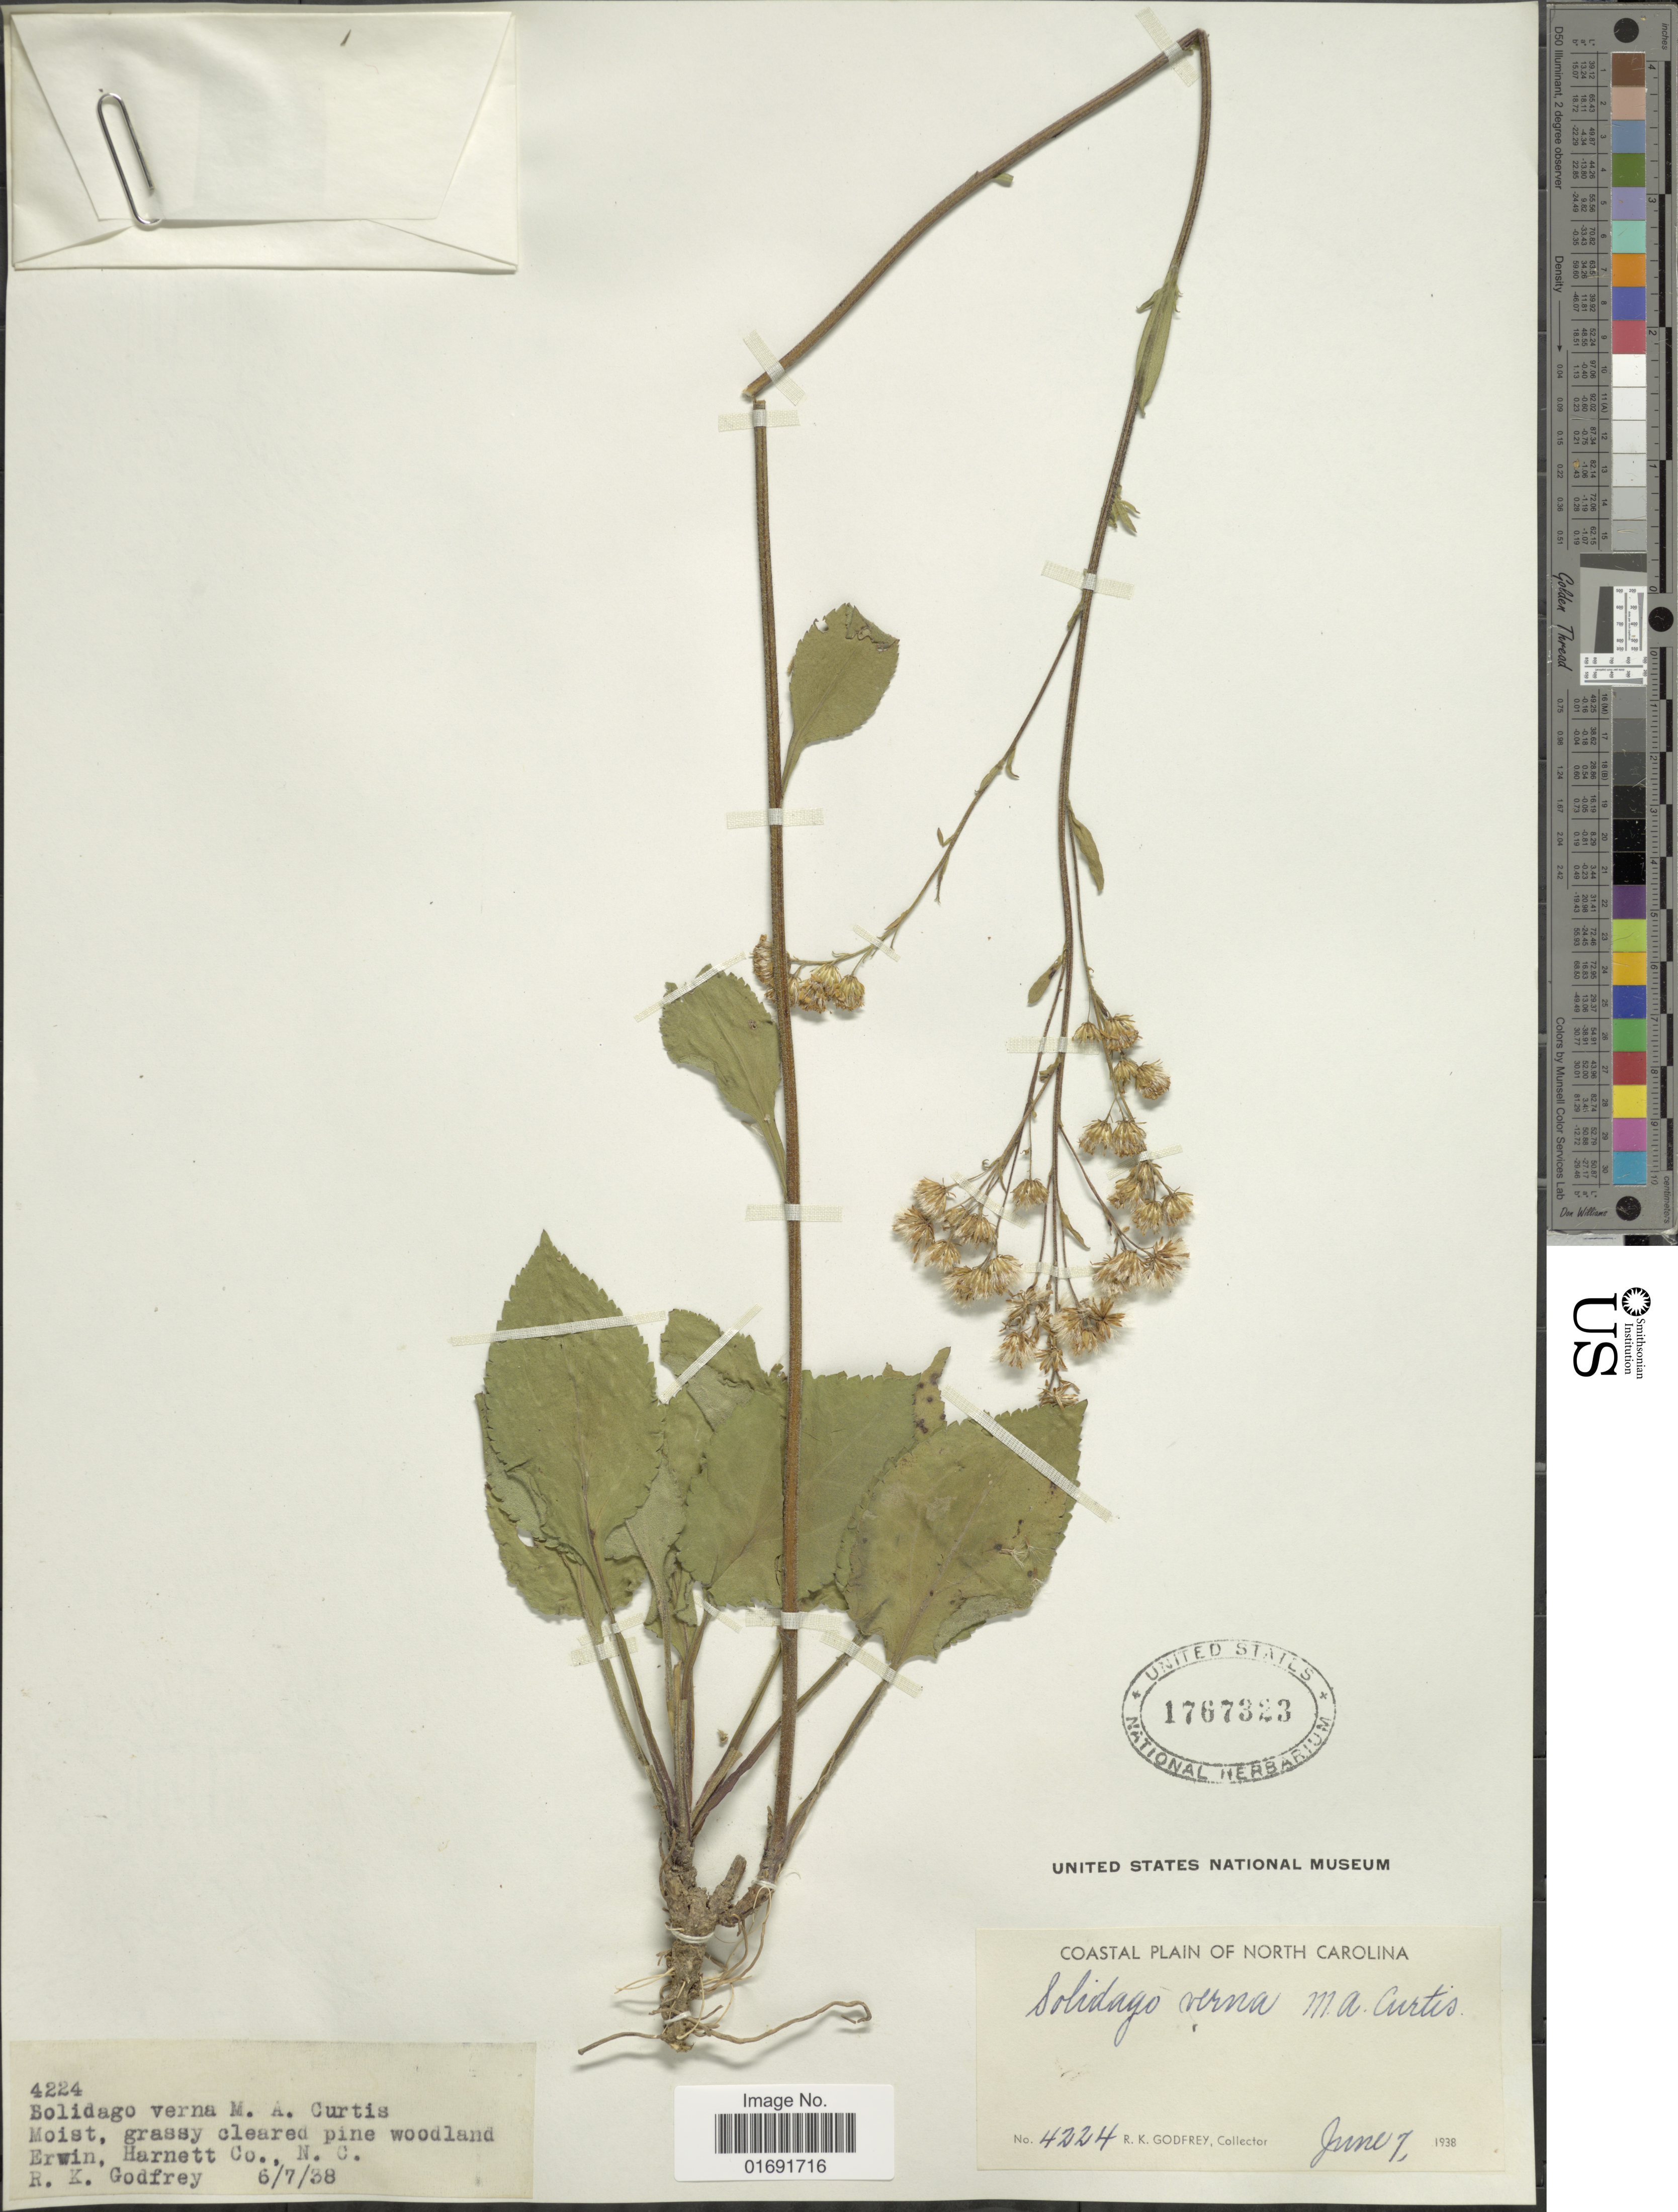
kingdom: Plantae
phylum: Tracheophyta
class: Magnoliopsida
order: Asterales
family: Asteraceae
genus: Solidago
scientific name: Solidago verna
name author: M.A. Curtis ex Torr. & A. Gray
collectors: R. K. Godfrey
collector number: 4224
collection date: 1938-06-07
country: United States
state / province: North Carolina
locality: Coastal Plain of North Carolina, Erwin, Harnett Co., N. C.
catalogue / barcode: US 1767323